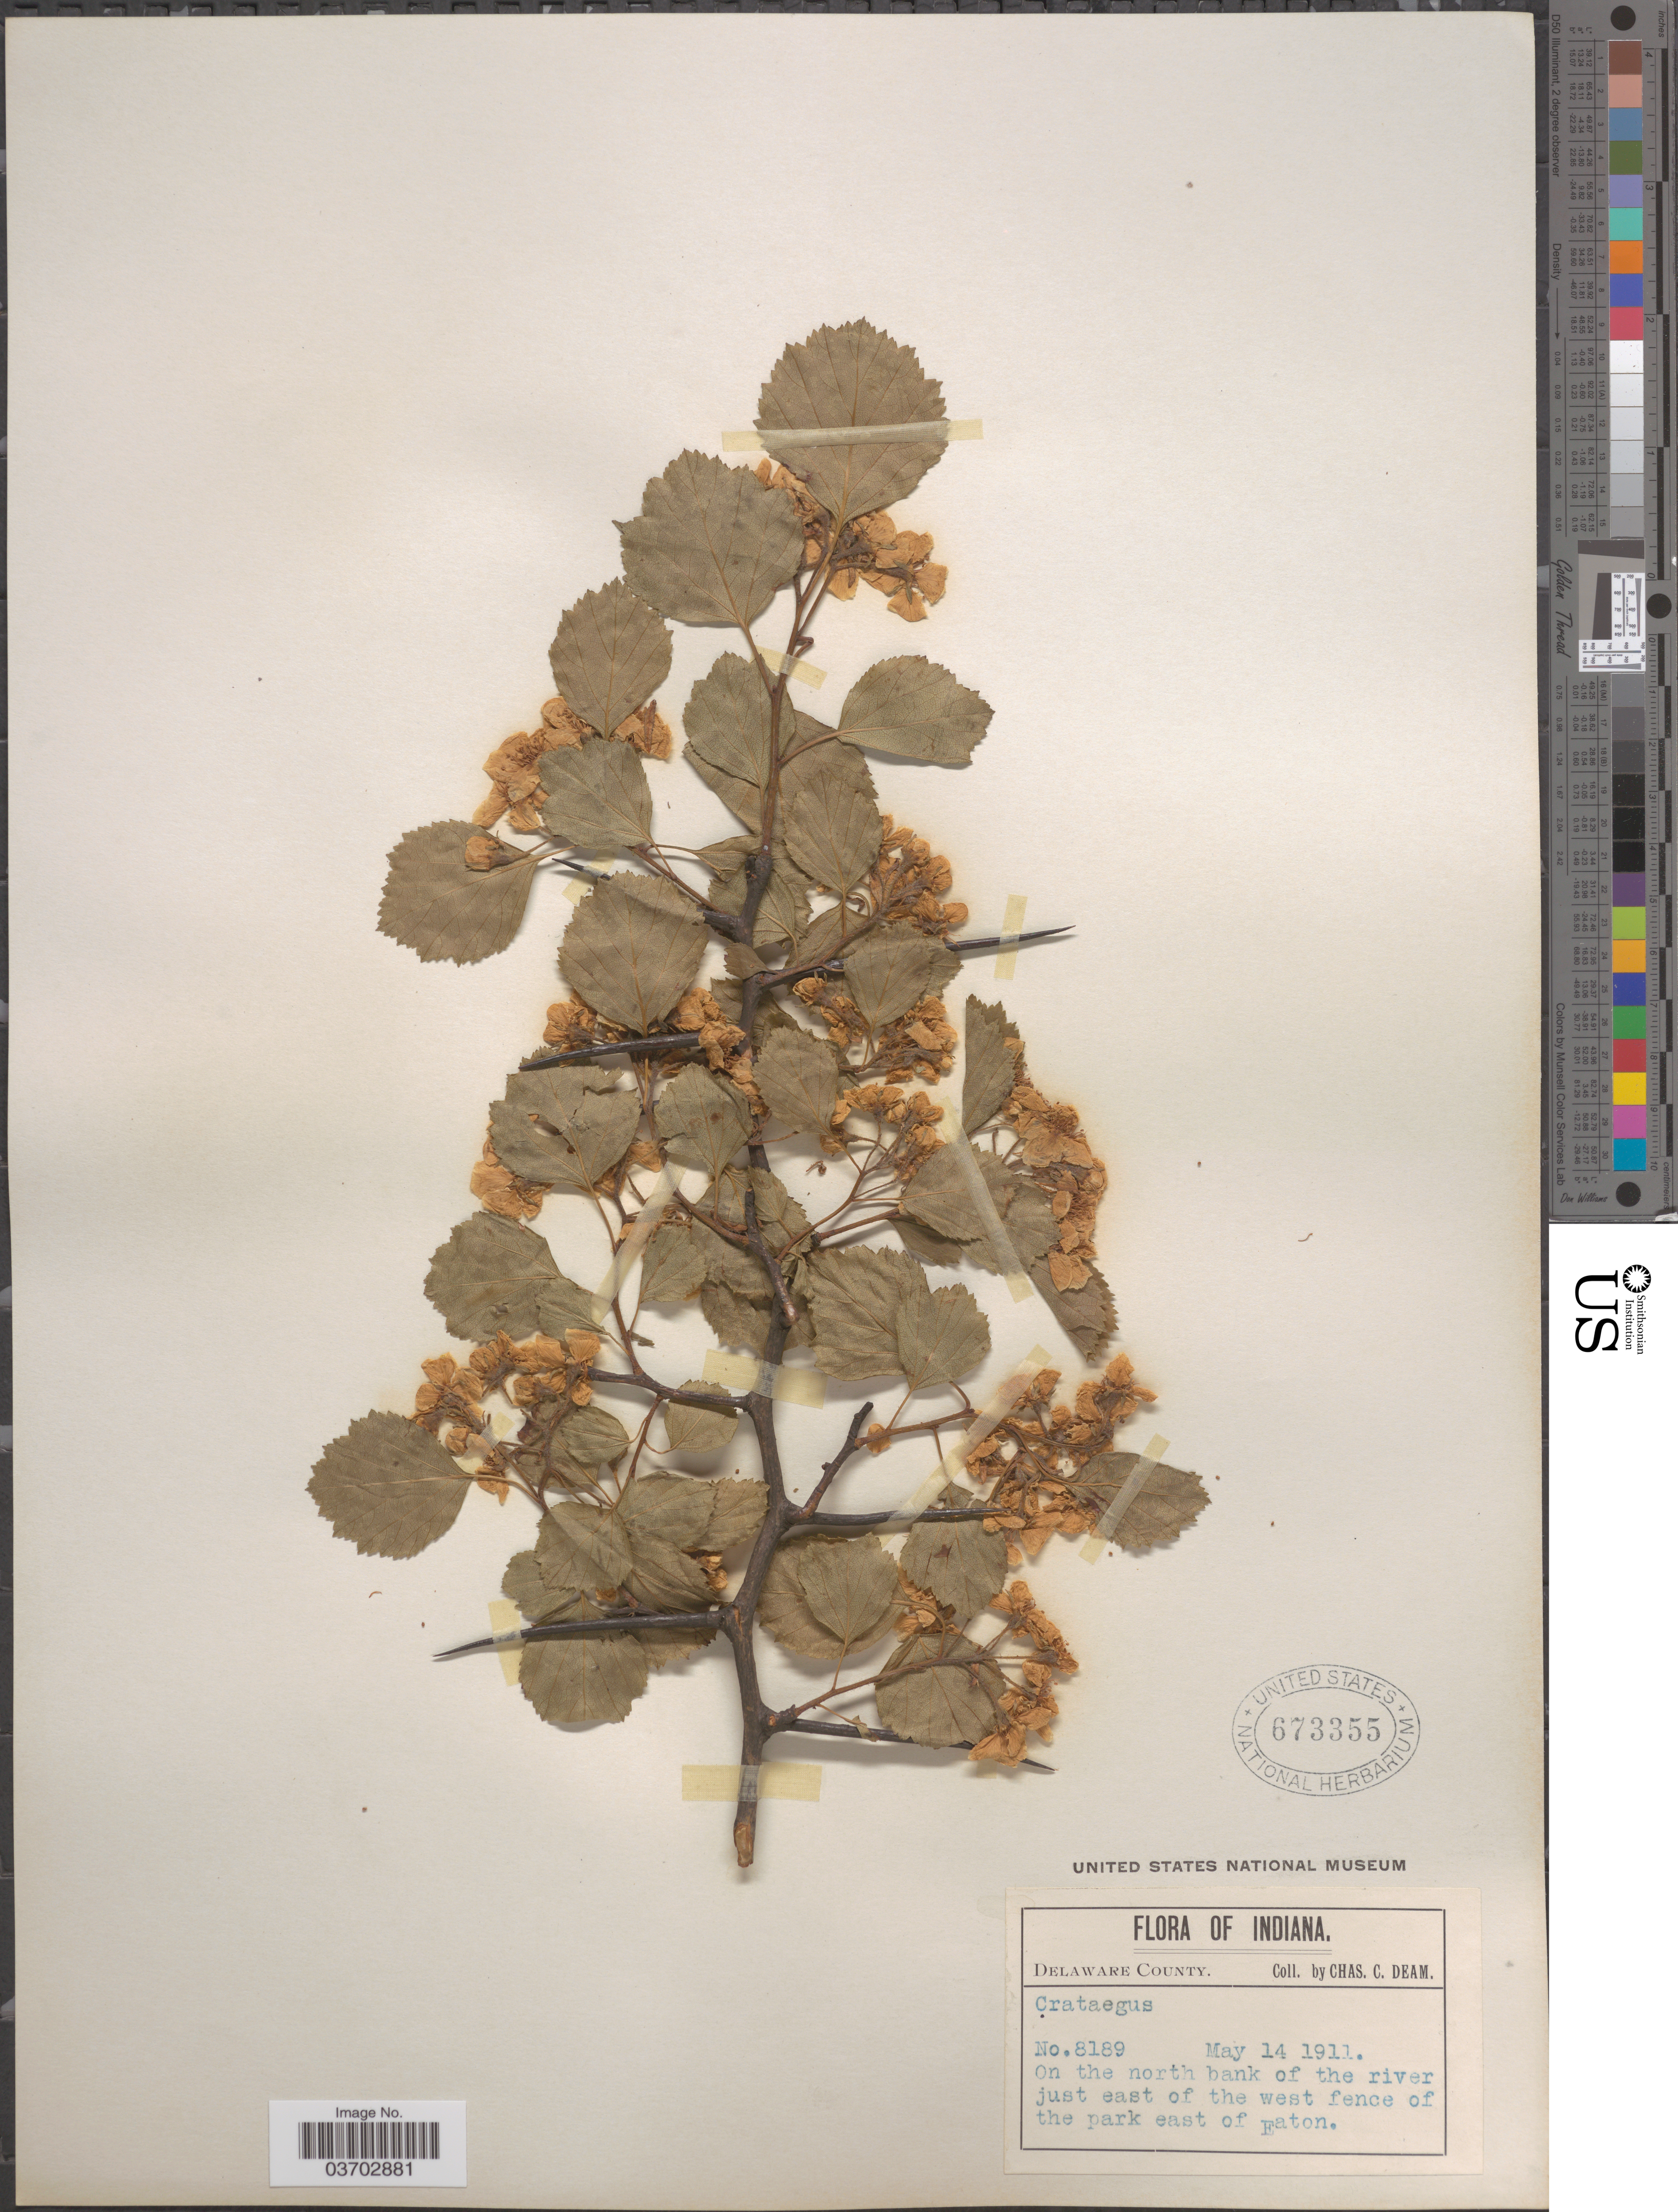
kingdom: Plantae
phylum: Tracheophyta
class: Magnoliopsida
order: Rosales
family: Rosaceae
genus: Crataegus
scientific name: Crataegus sp.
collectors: C. C. Deam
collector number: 8189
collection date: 1911-05-14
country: United States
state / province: Indiana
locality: Delaware County. On the north bank of the river just east of the west fence of the park east of Eaton.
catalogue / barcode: US 673355